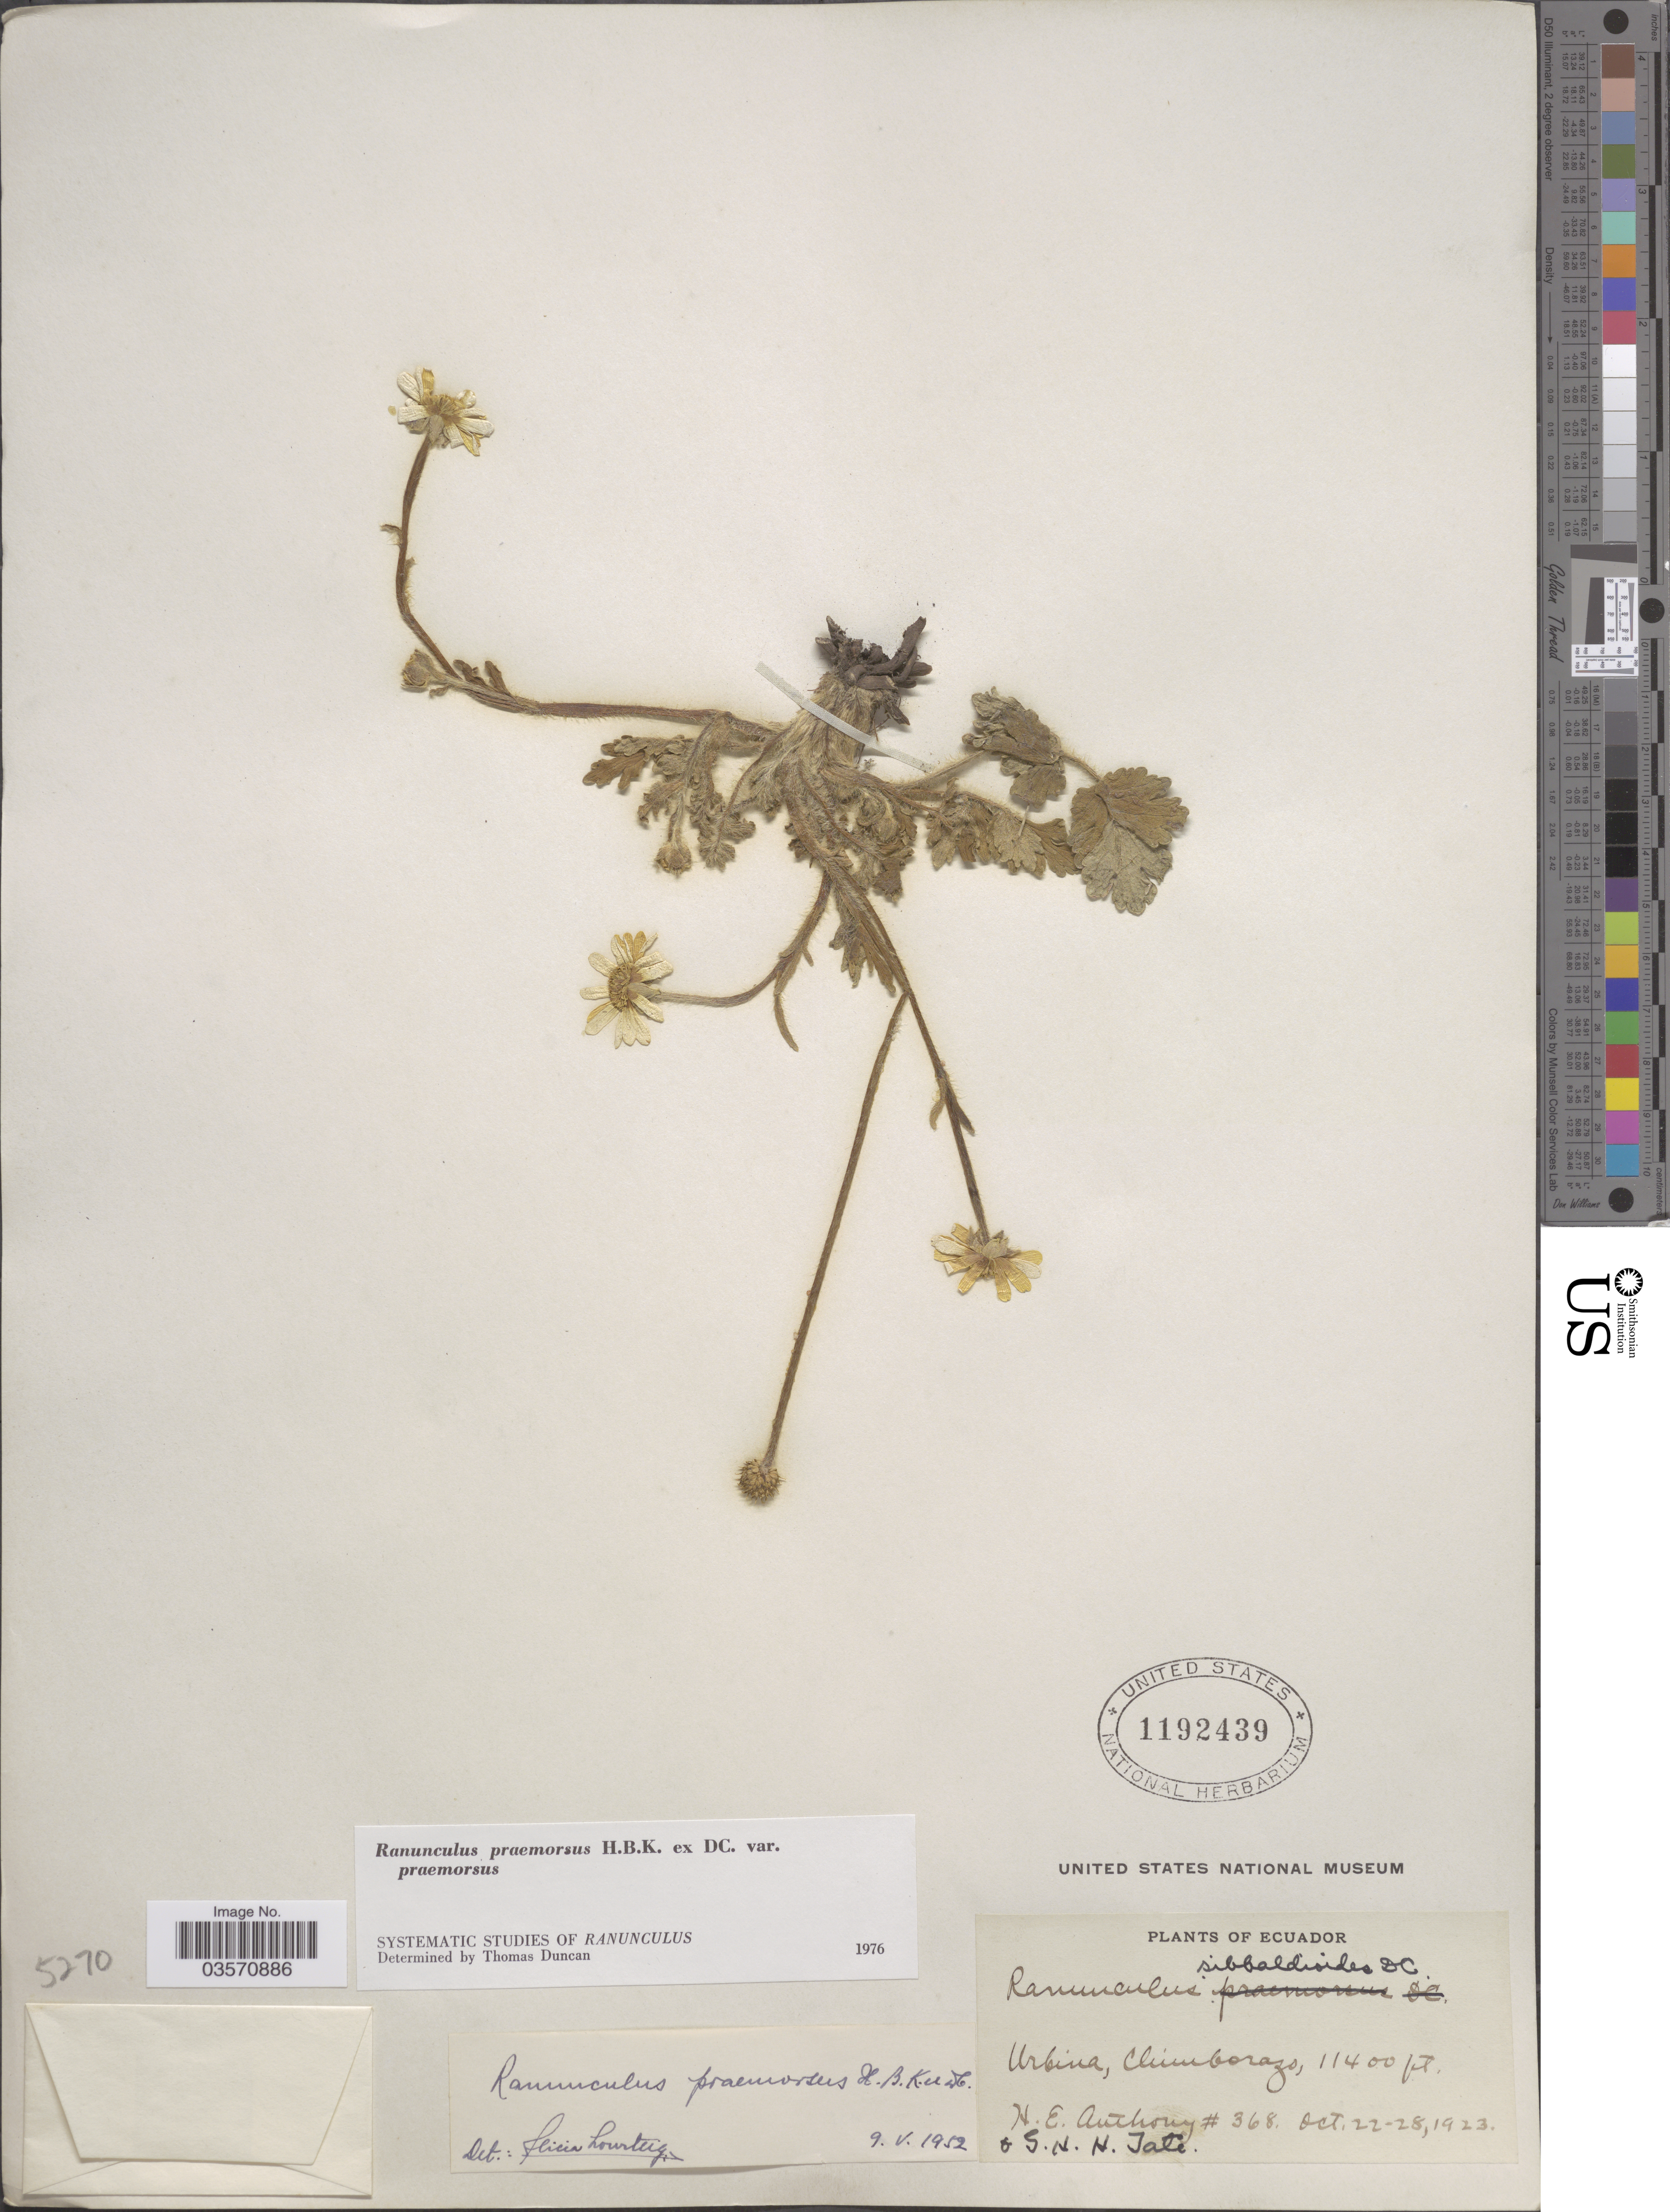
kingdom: Plantae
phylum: Tracheophyta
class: Magnoliopsida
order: Ranunculales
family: Ranunculaceae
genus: Ranunculus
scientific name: Ranunculus praemorsus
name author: Kunth ex DC.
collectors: H. E. Anthony & G. H. H.Tate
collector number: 368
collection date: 1923-10-22/1923-10-28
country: Ecuador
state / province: Chimborazo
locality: Urbina.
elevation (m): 3475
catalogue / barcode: US 1192439